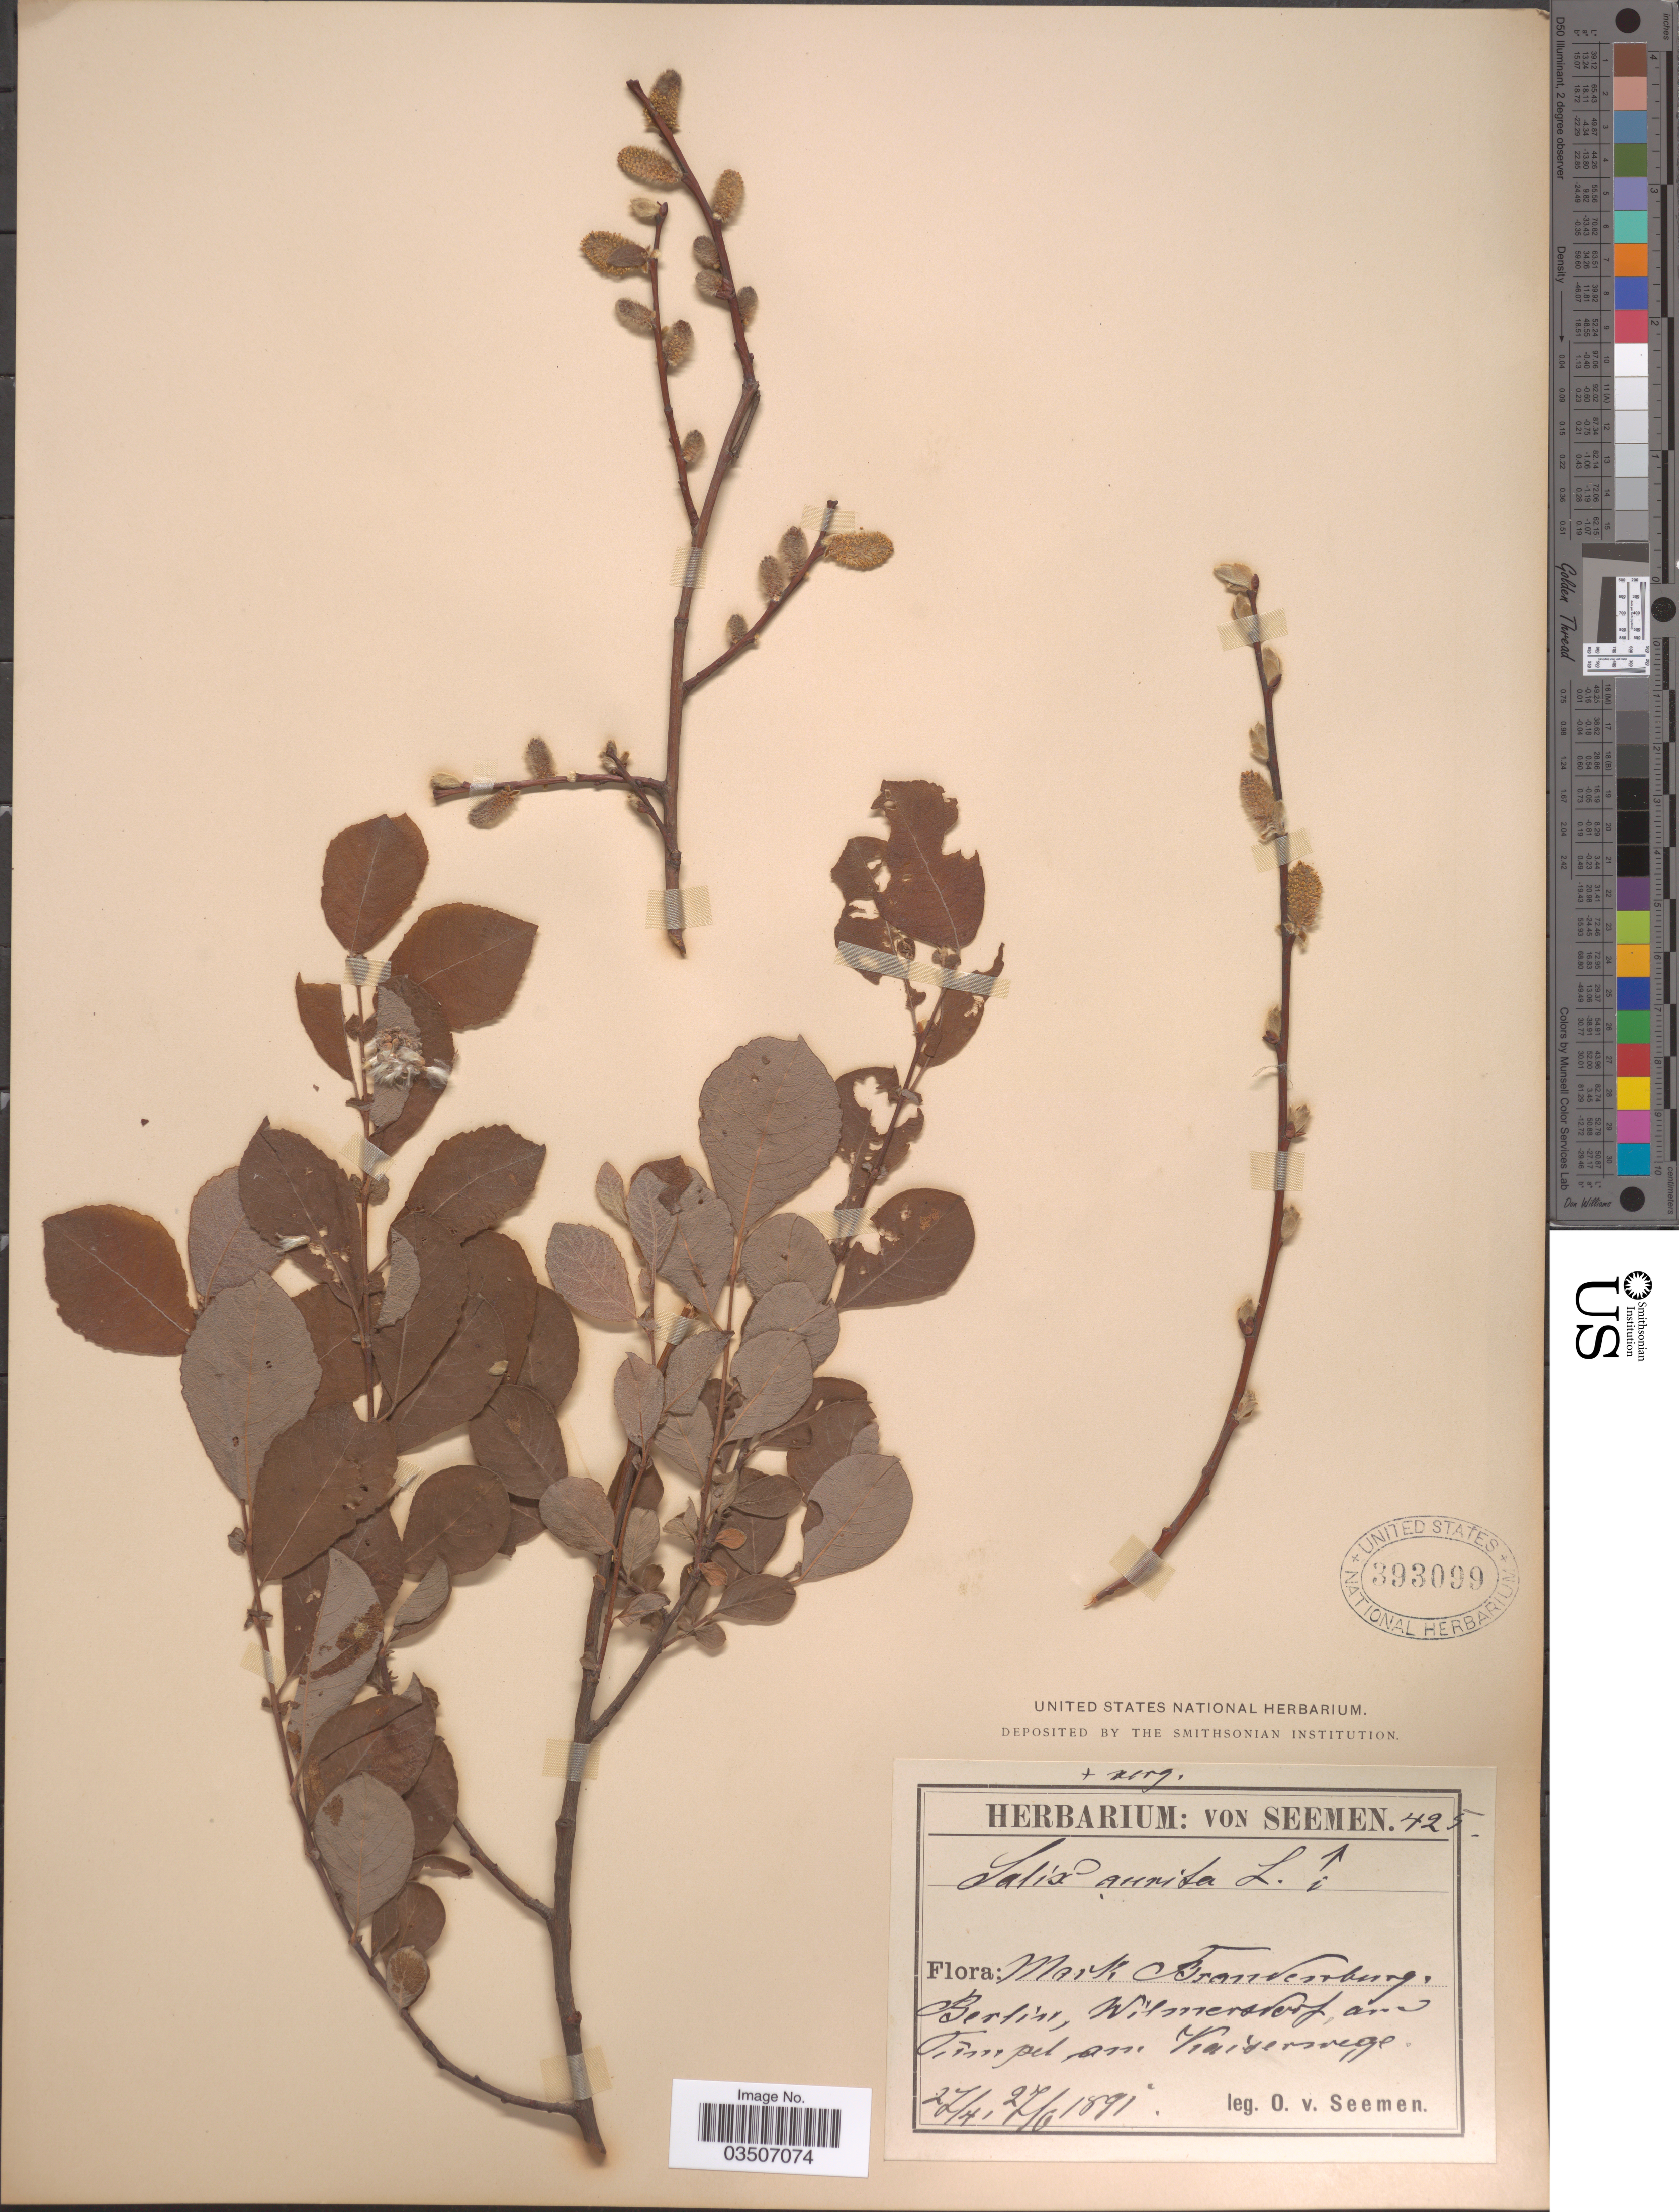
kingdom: Plantae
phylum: Tracheophyta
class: Magnoliopsida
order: Malpighiales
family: Salicaceae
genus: Salix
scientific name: Salix aurita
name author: L.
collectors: K. O. von Seemen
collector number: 425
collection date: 1891-04-27/1891-06-27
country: Germany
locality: Mark Brandenburg. Berlin, Wilmersdorf am Tumpel am Kaiserwege.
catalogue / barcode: US 393099